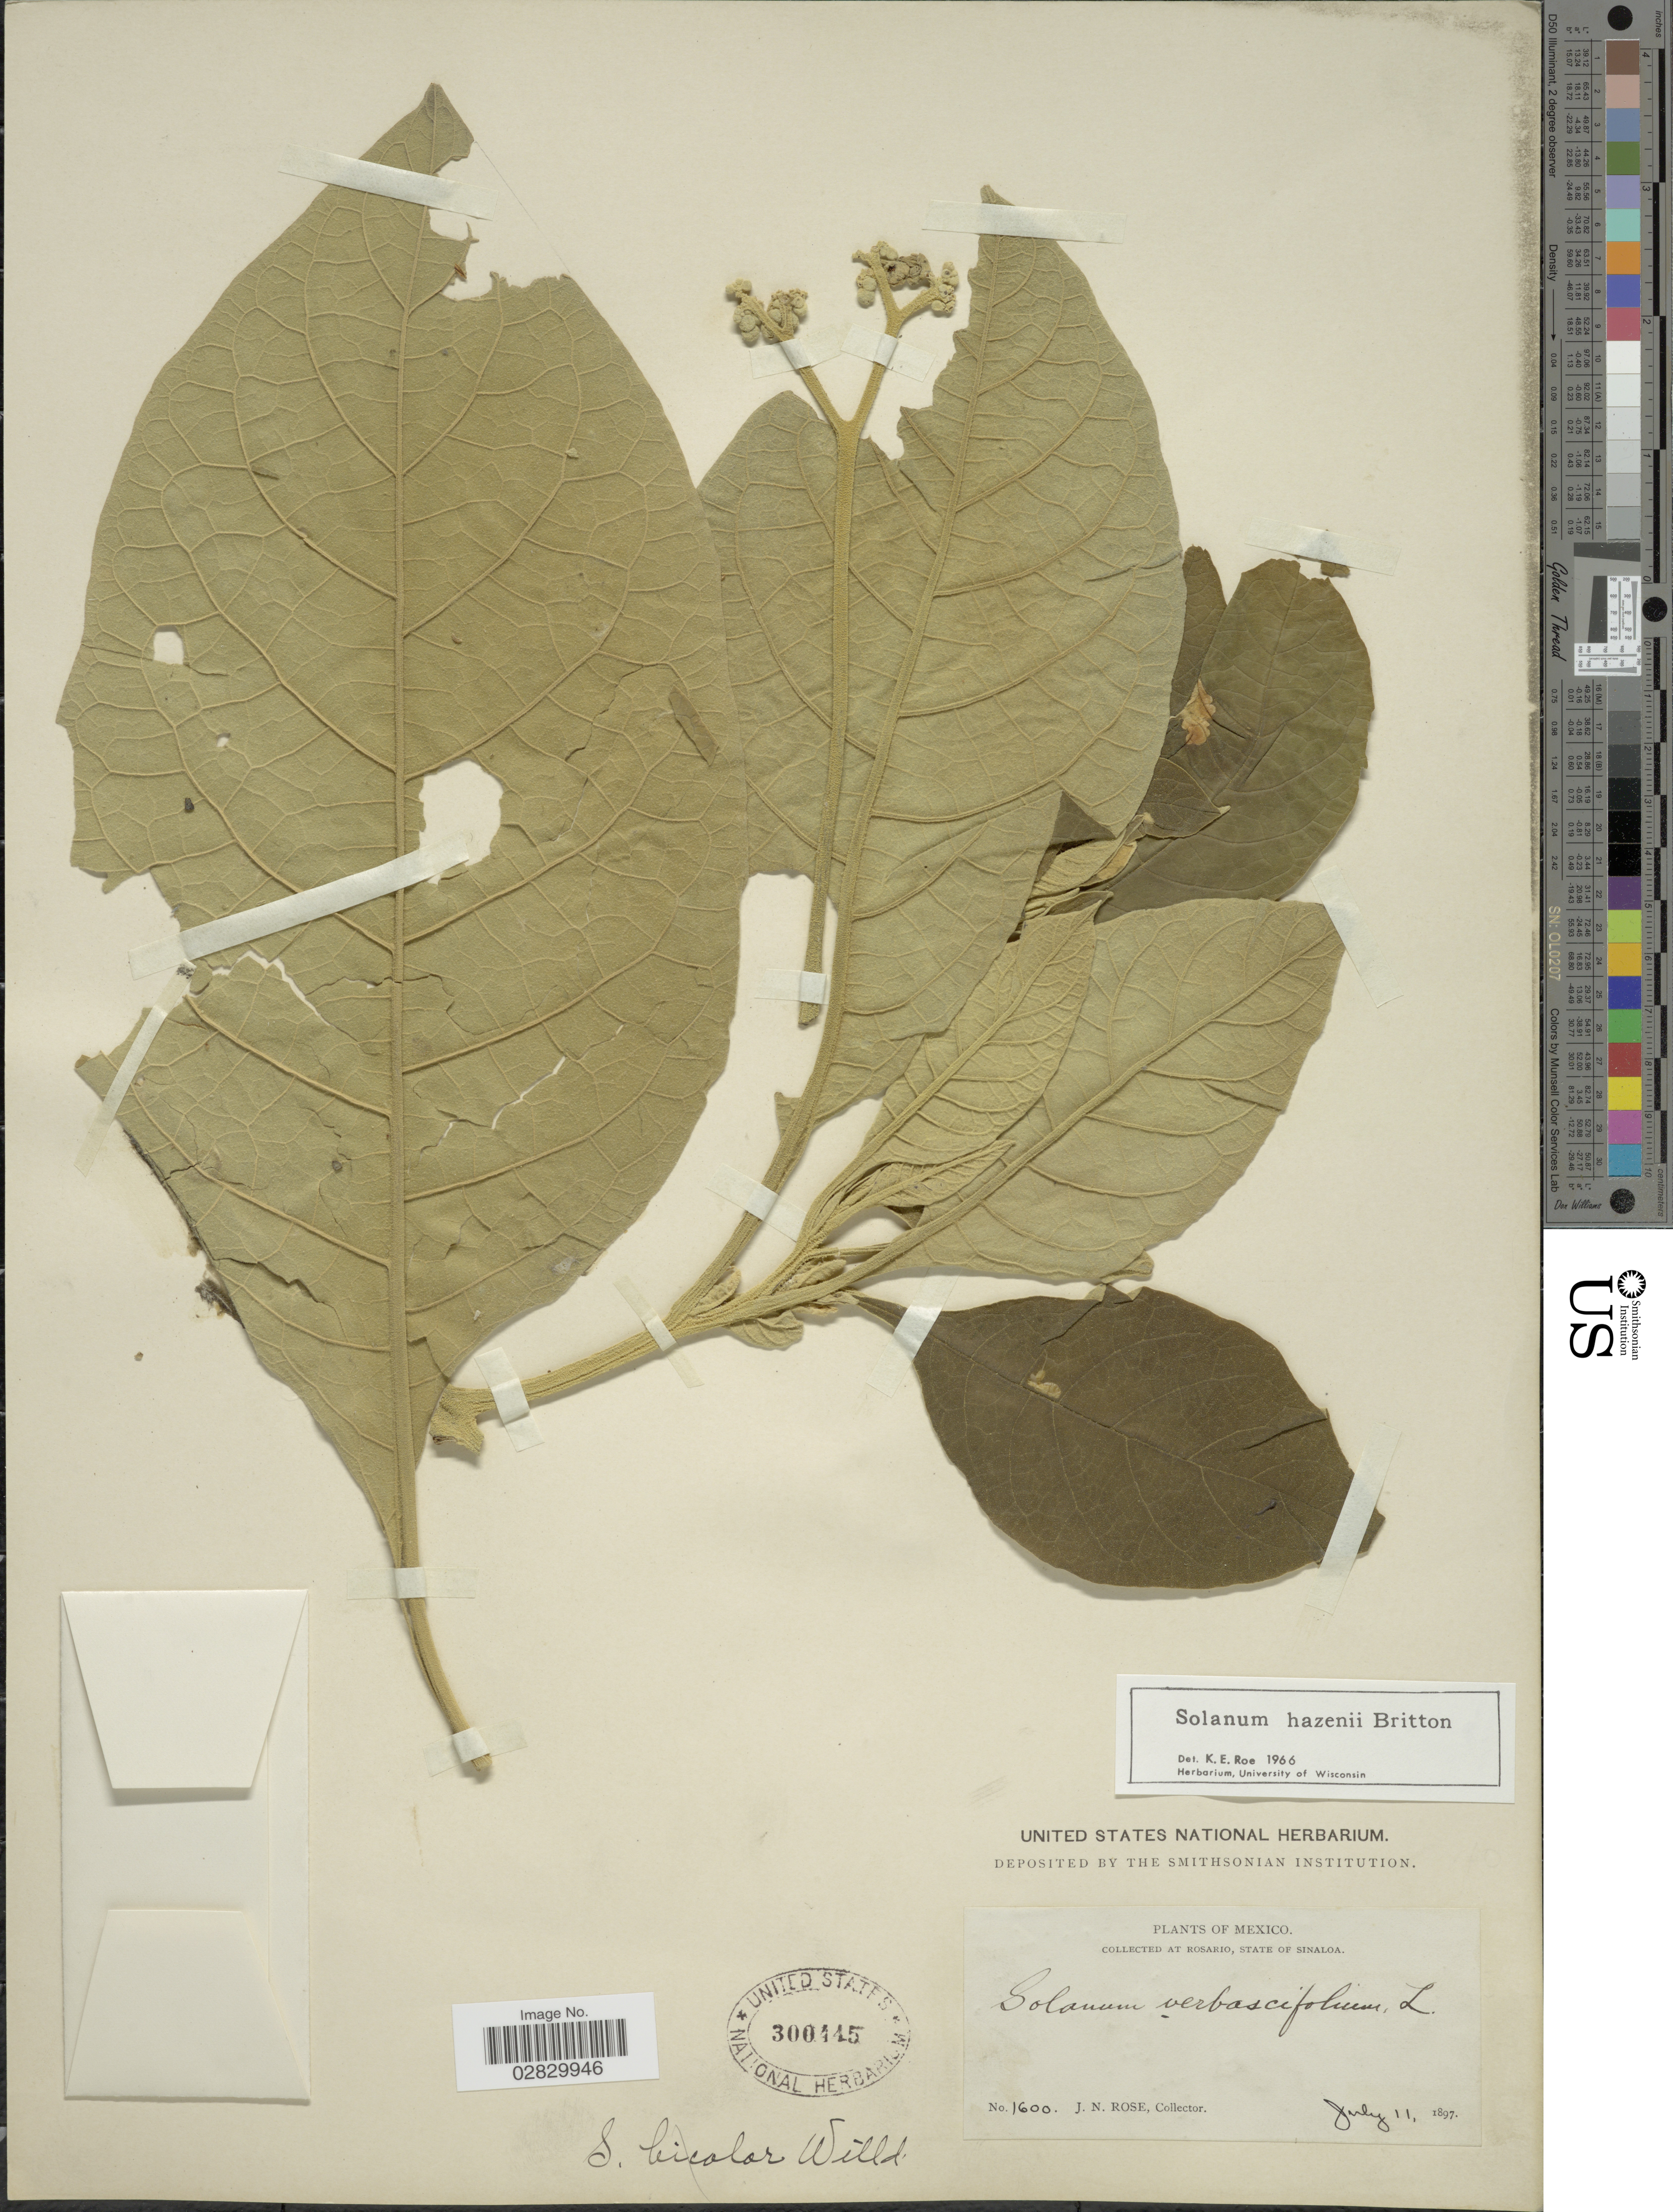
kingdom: Plantae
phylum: Tracheophyta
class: Magnoliopsida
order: Solanales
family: Solanaceae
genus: Solanum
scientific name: Solanum hazenii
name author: Britton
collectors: J. N. Rose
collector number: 1600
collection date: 1897-07-11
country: Mexico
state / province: Sinaloa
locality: At Rosario.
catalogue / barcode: US 300445